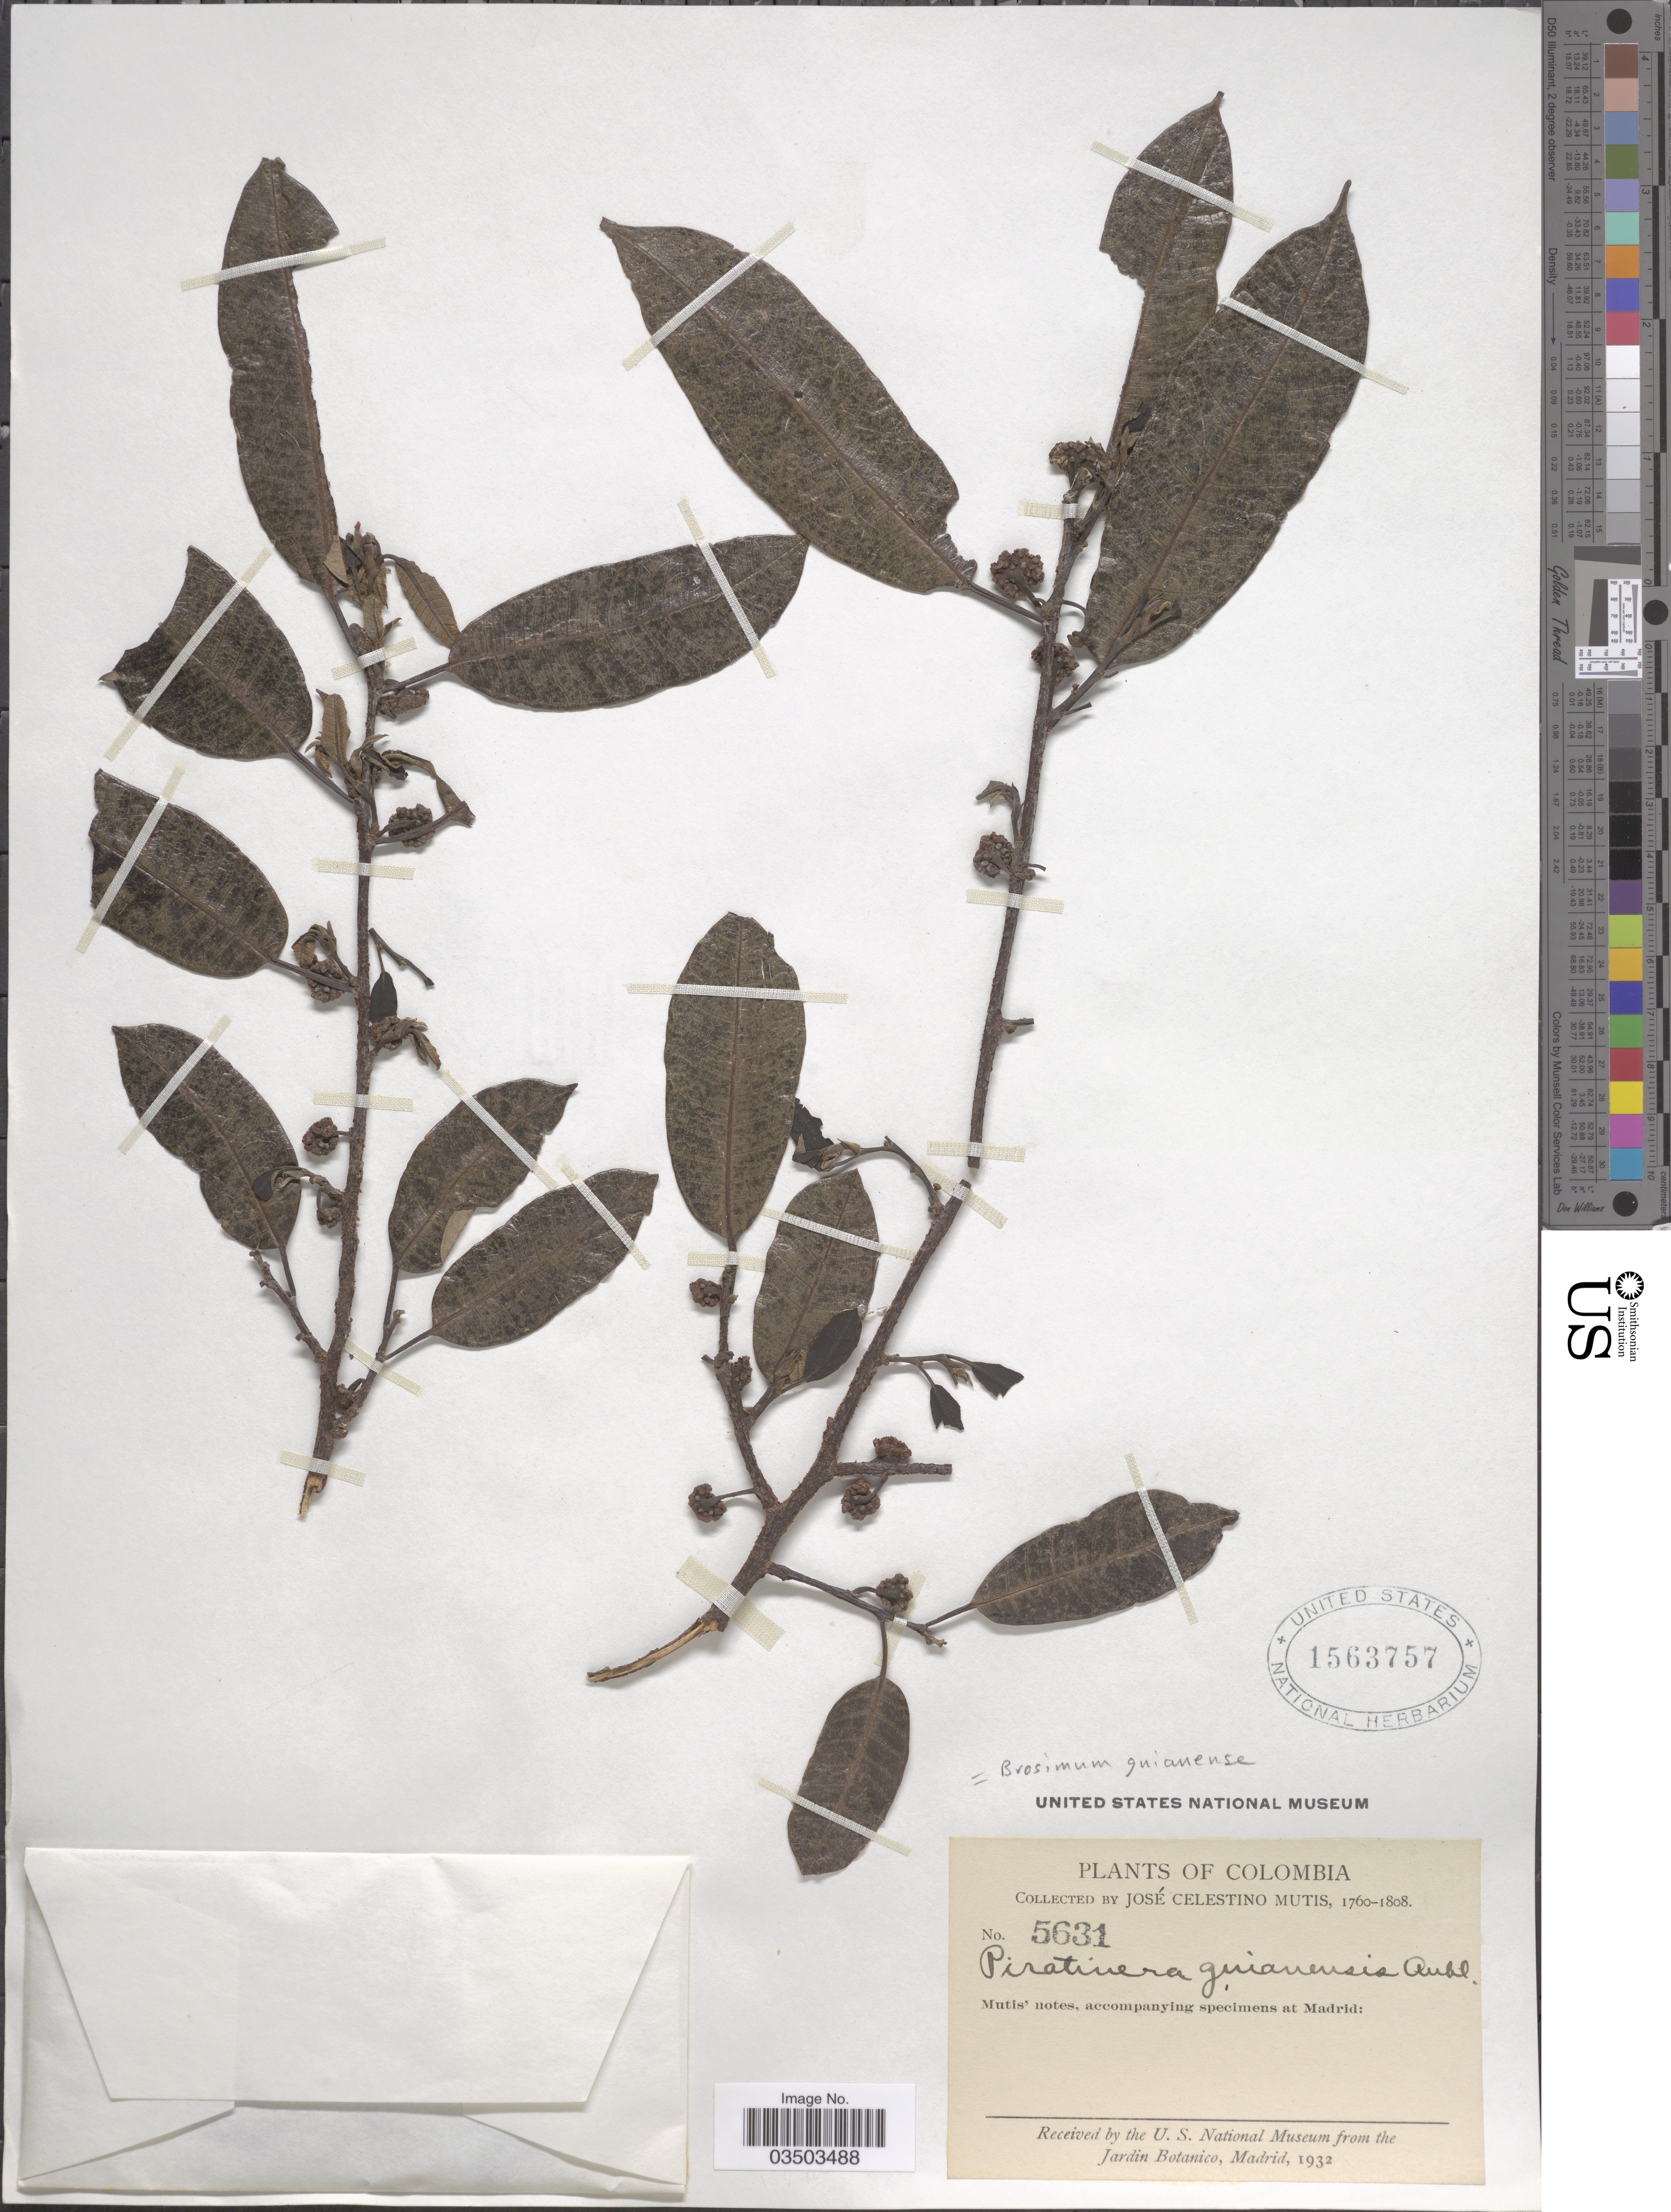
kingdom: Plantae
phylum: Tracheophyta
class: Magnoliopsida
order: Rosales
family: Moraceae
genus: Brosimum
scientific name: Brosimum guianense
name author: (Aubl.) Huber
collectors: J. C. B. Mutis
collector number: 5631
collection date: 1760/1808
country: Colombia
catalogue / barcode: US 1563757